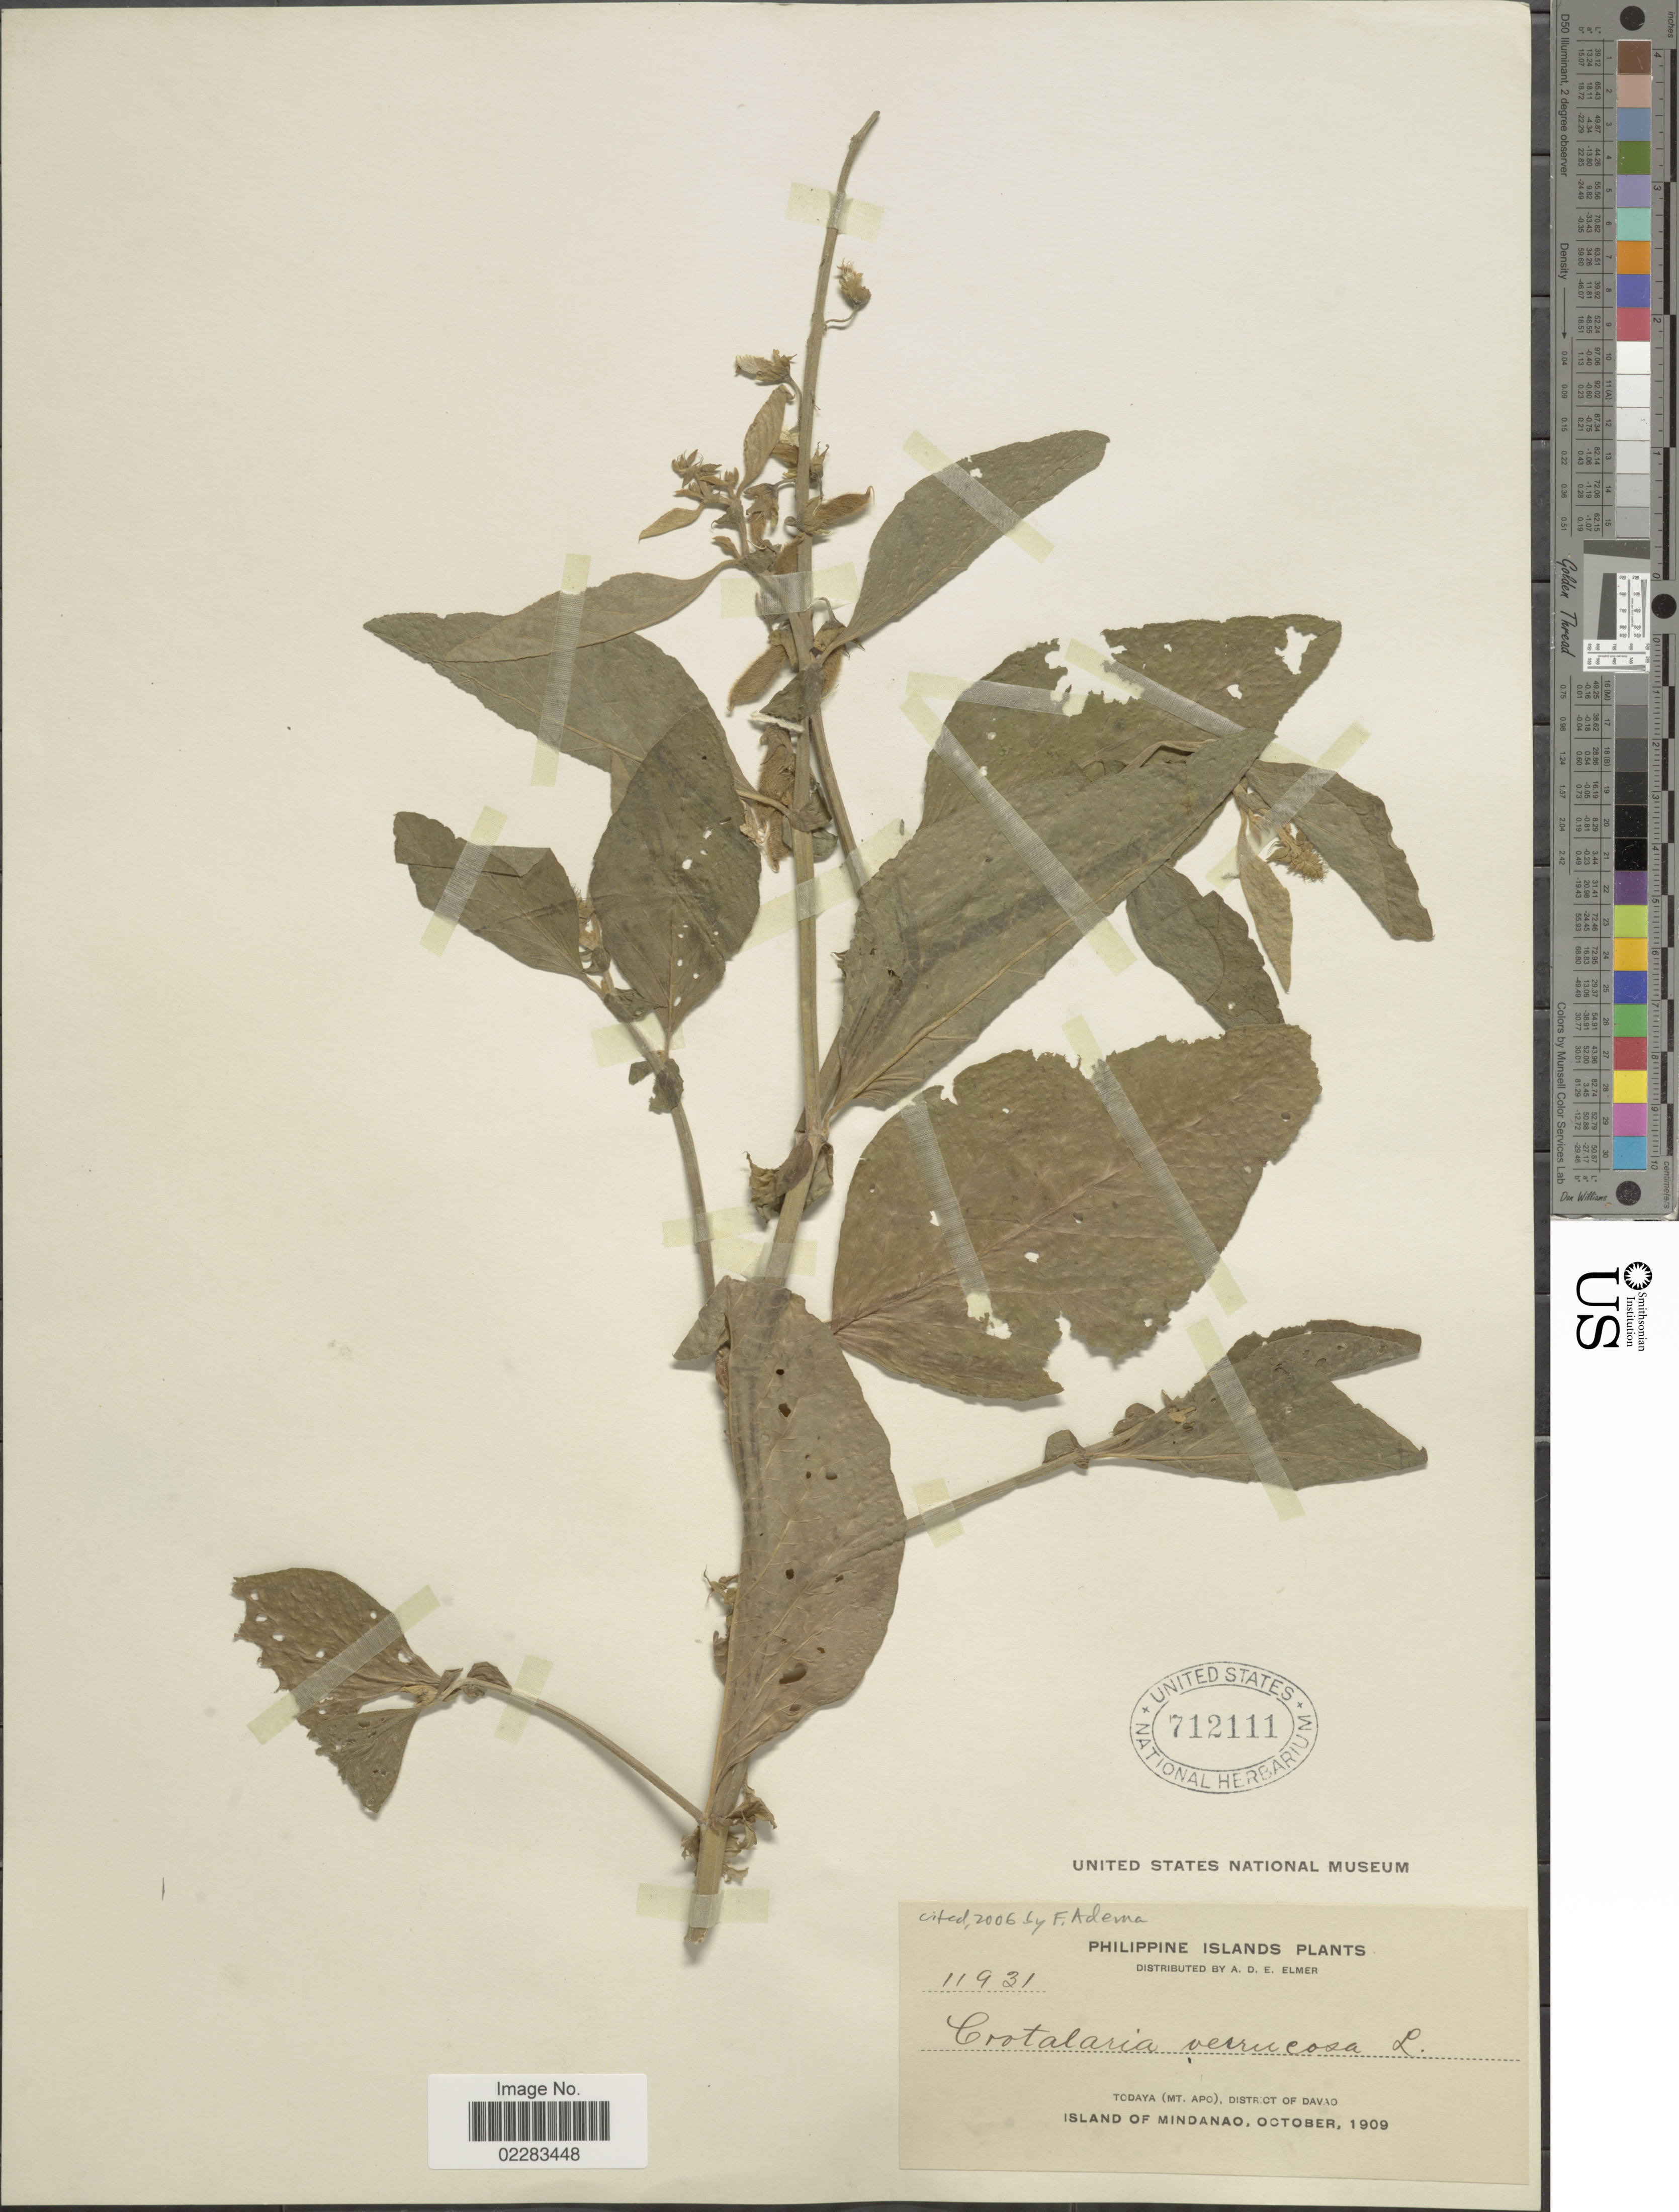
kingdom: Plantae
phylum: Tracheophyta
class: Magnoliopsida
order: Fabales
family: Fabaceae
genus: Crotalaria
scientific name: Crotalaria verrucosa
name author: L.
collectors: A. D. E. Elmer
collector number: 11931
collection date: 1909-10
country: Philippines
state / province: Davao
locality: Philippine Islands, Todaya (Mt. Apo), District of Davao, Island of Mindanao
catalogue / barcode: US 712111